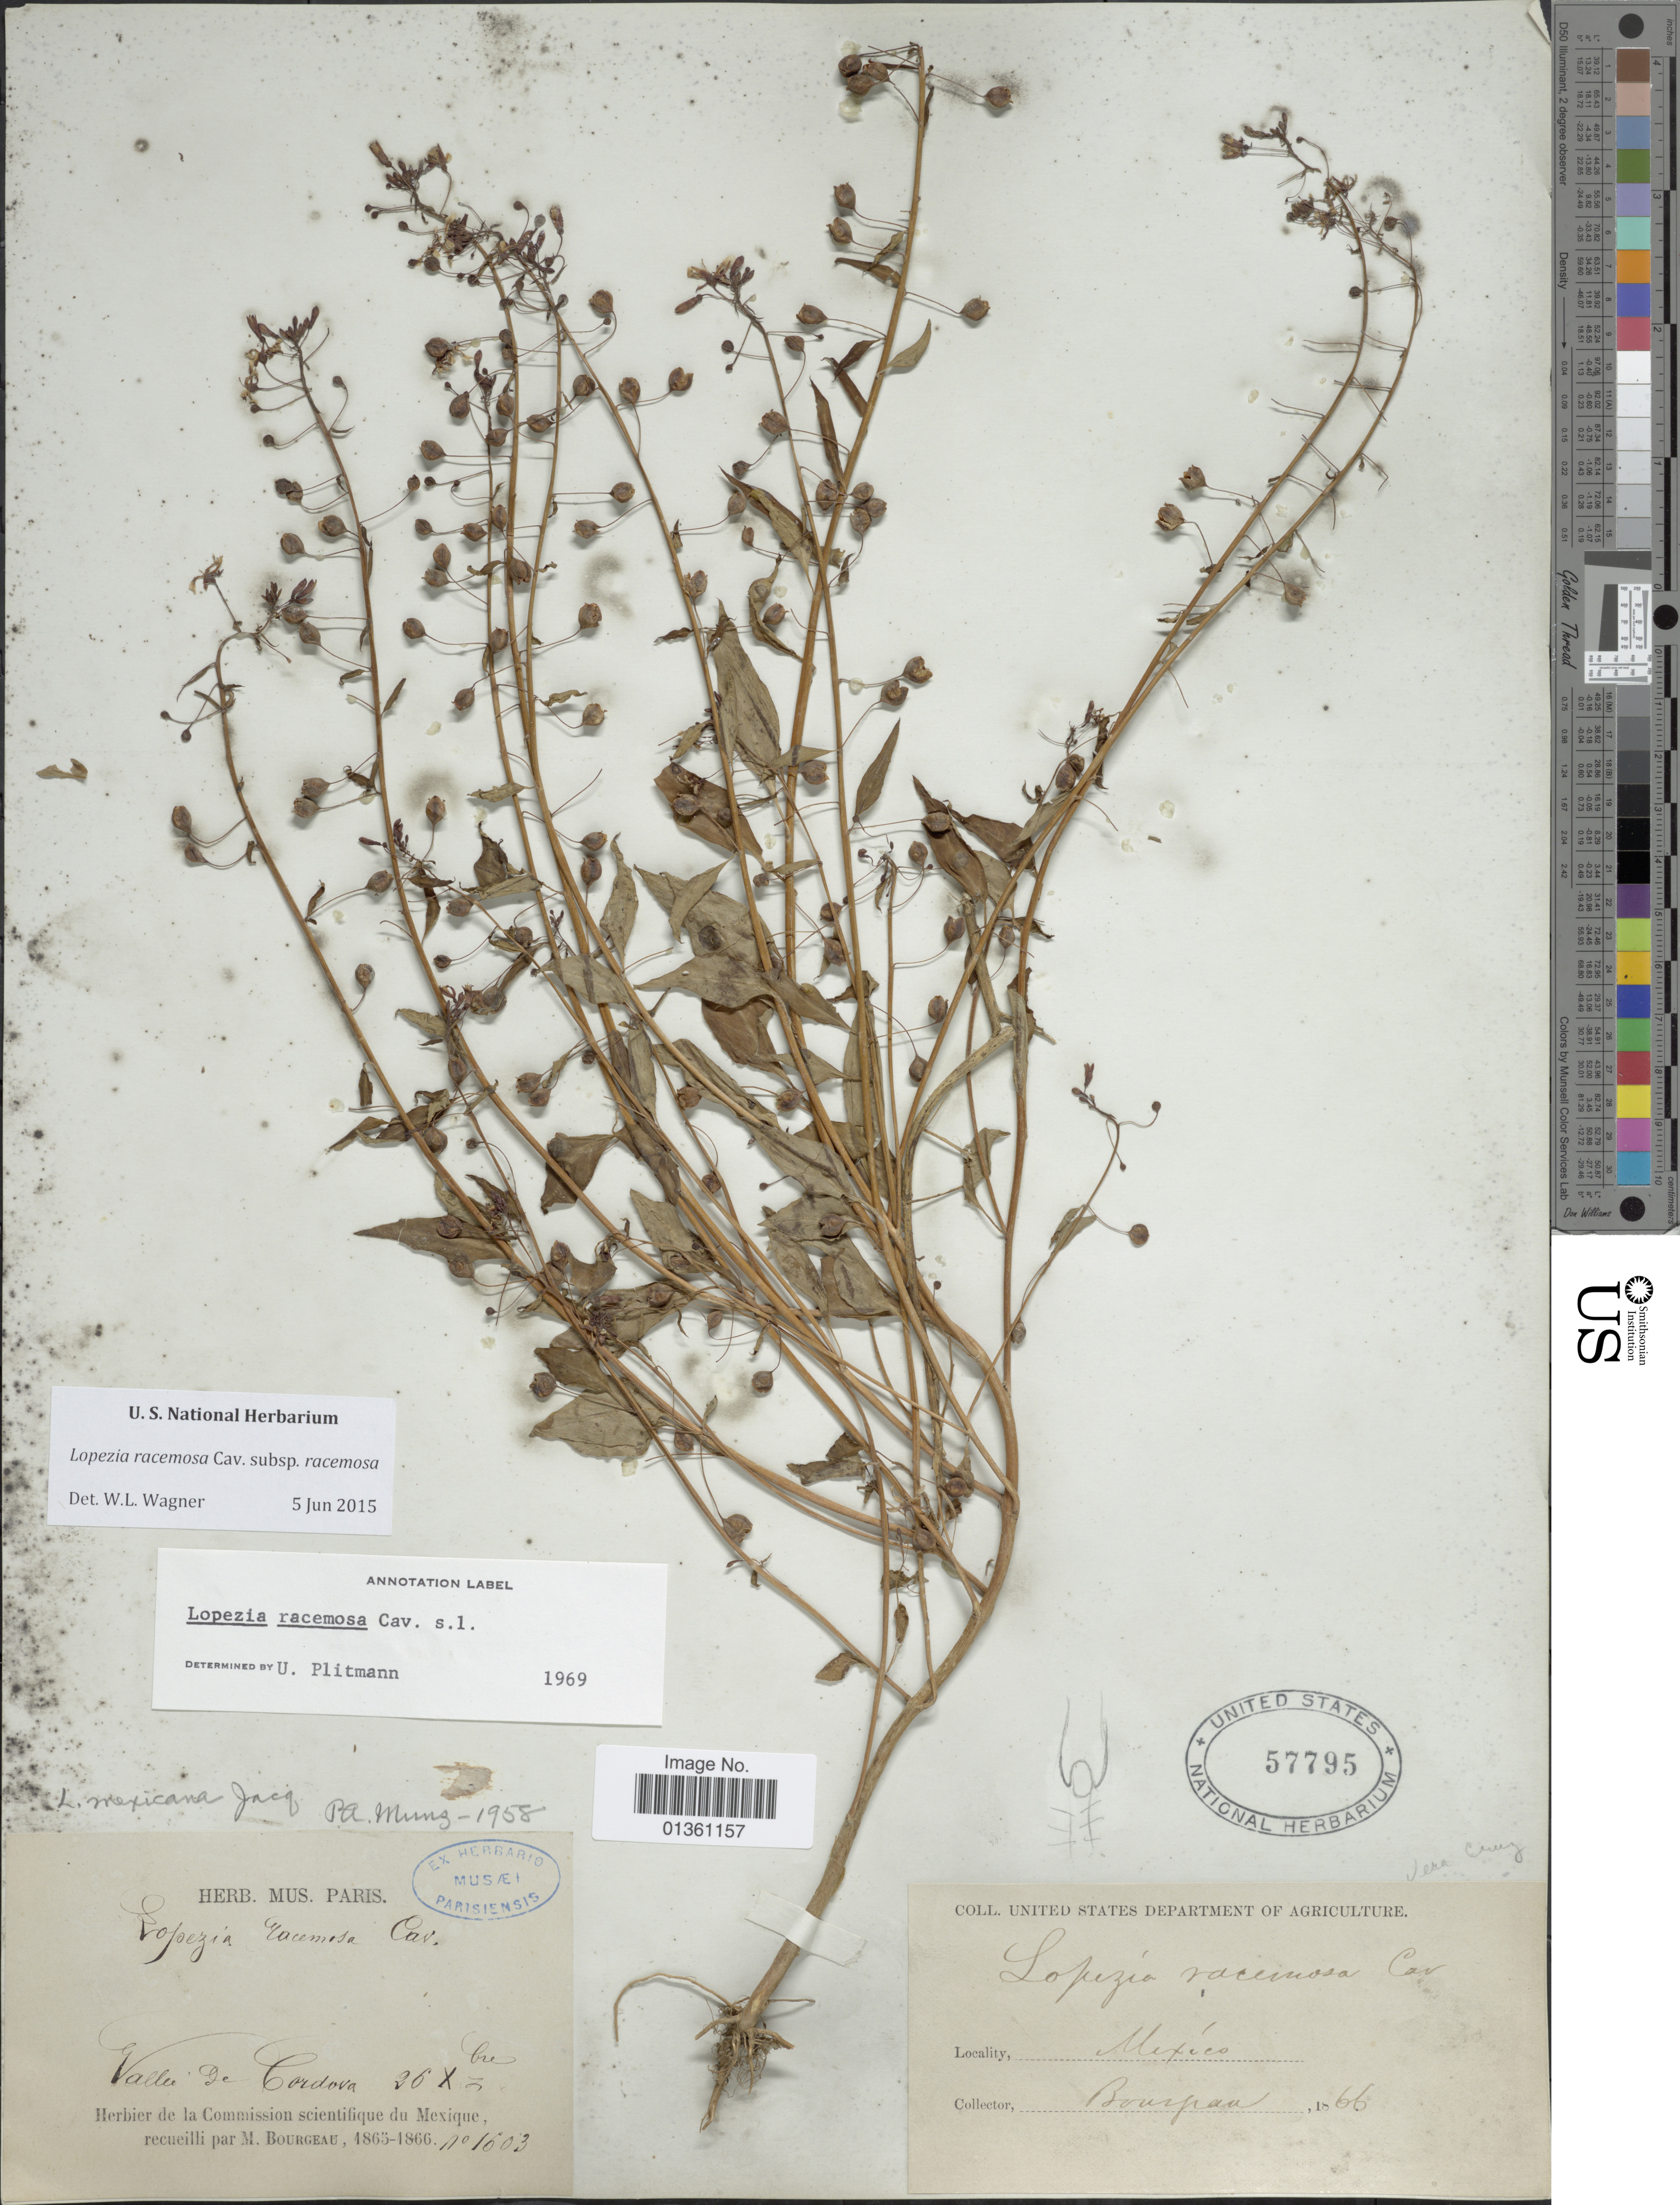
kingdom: Plantae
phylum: Tracheophyta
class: Magnoliopsida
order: Myrtales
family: Onagraceae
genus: Lopezia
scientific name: Lopezia racemosa subsp. racemosa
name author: Cav.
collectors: M. Bourgeau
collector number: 1603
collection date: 1865-10-26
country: Mexico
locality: Valle de Cordova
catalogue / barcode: US 57795